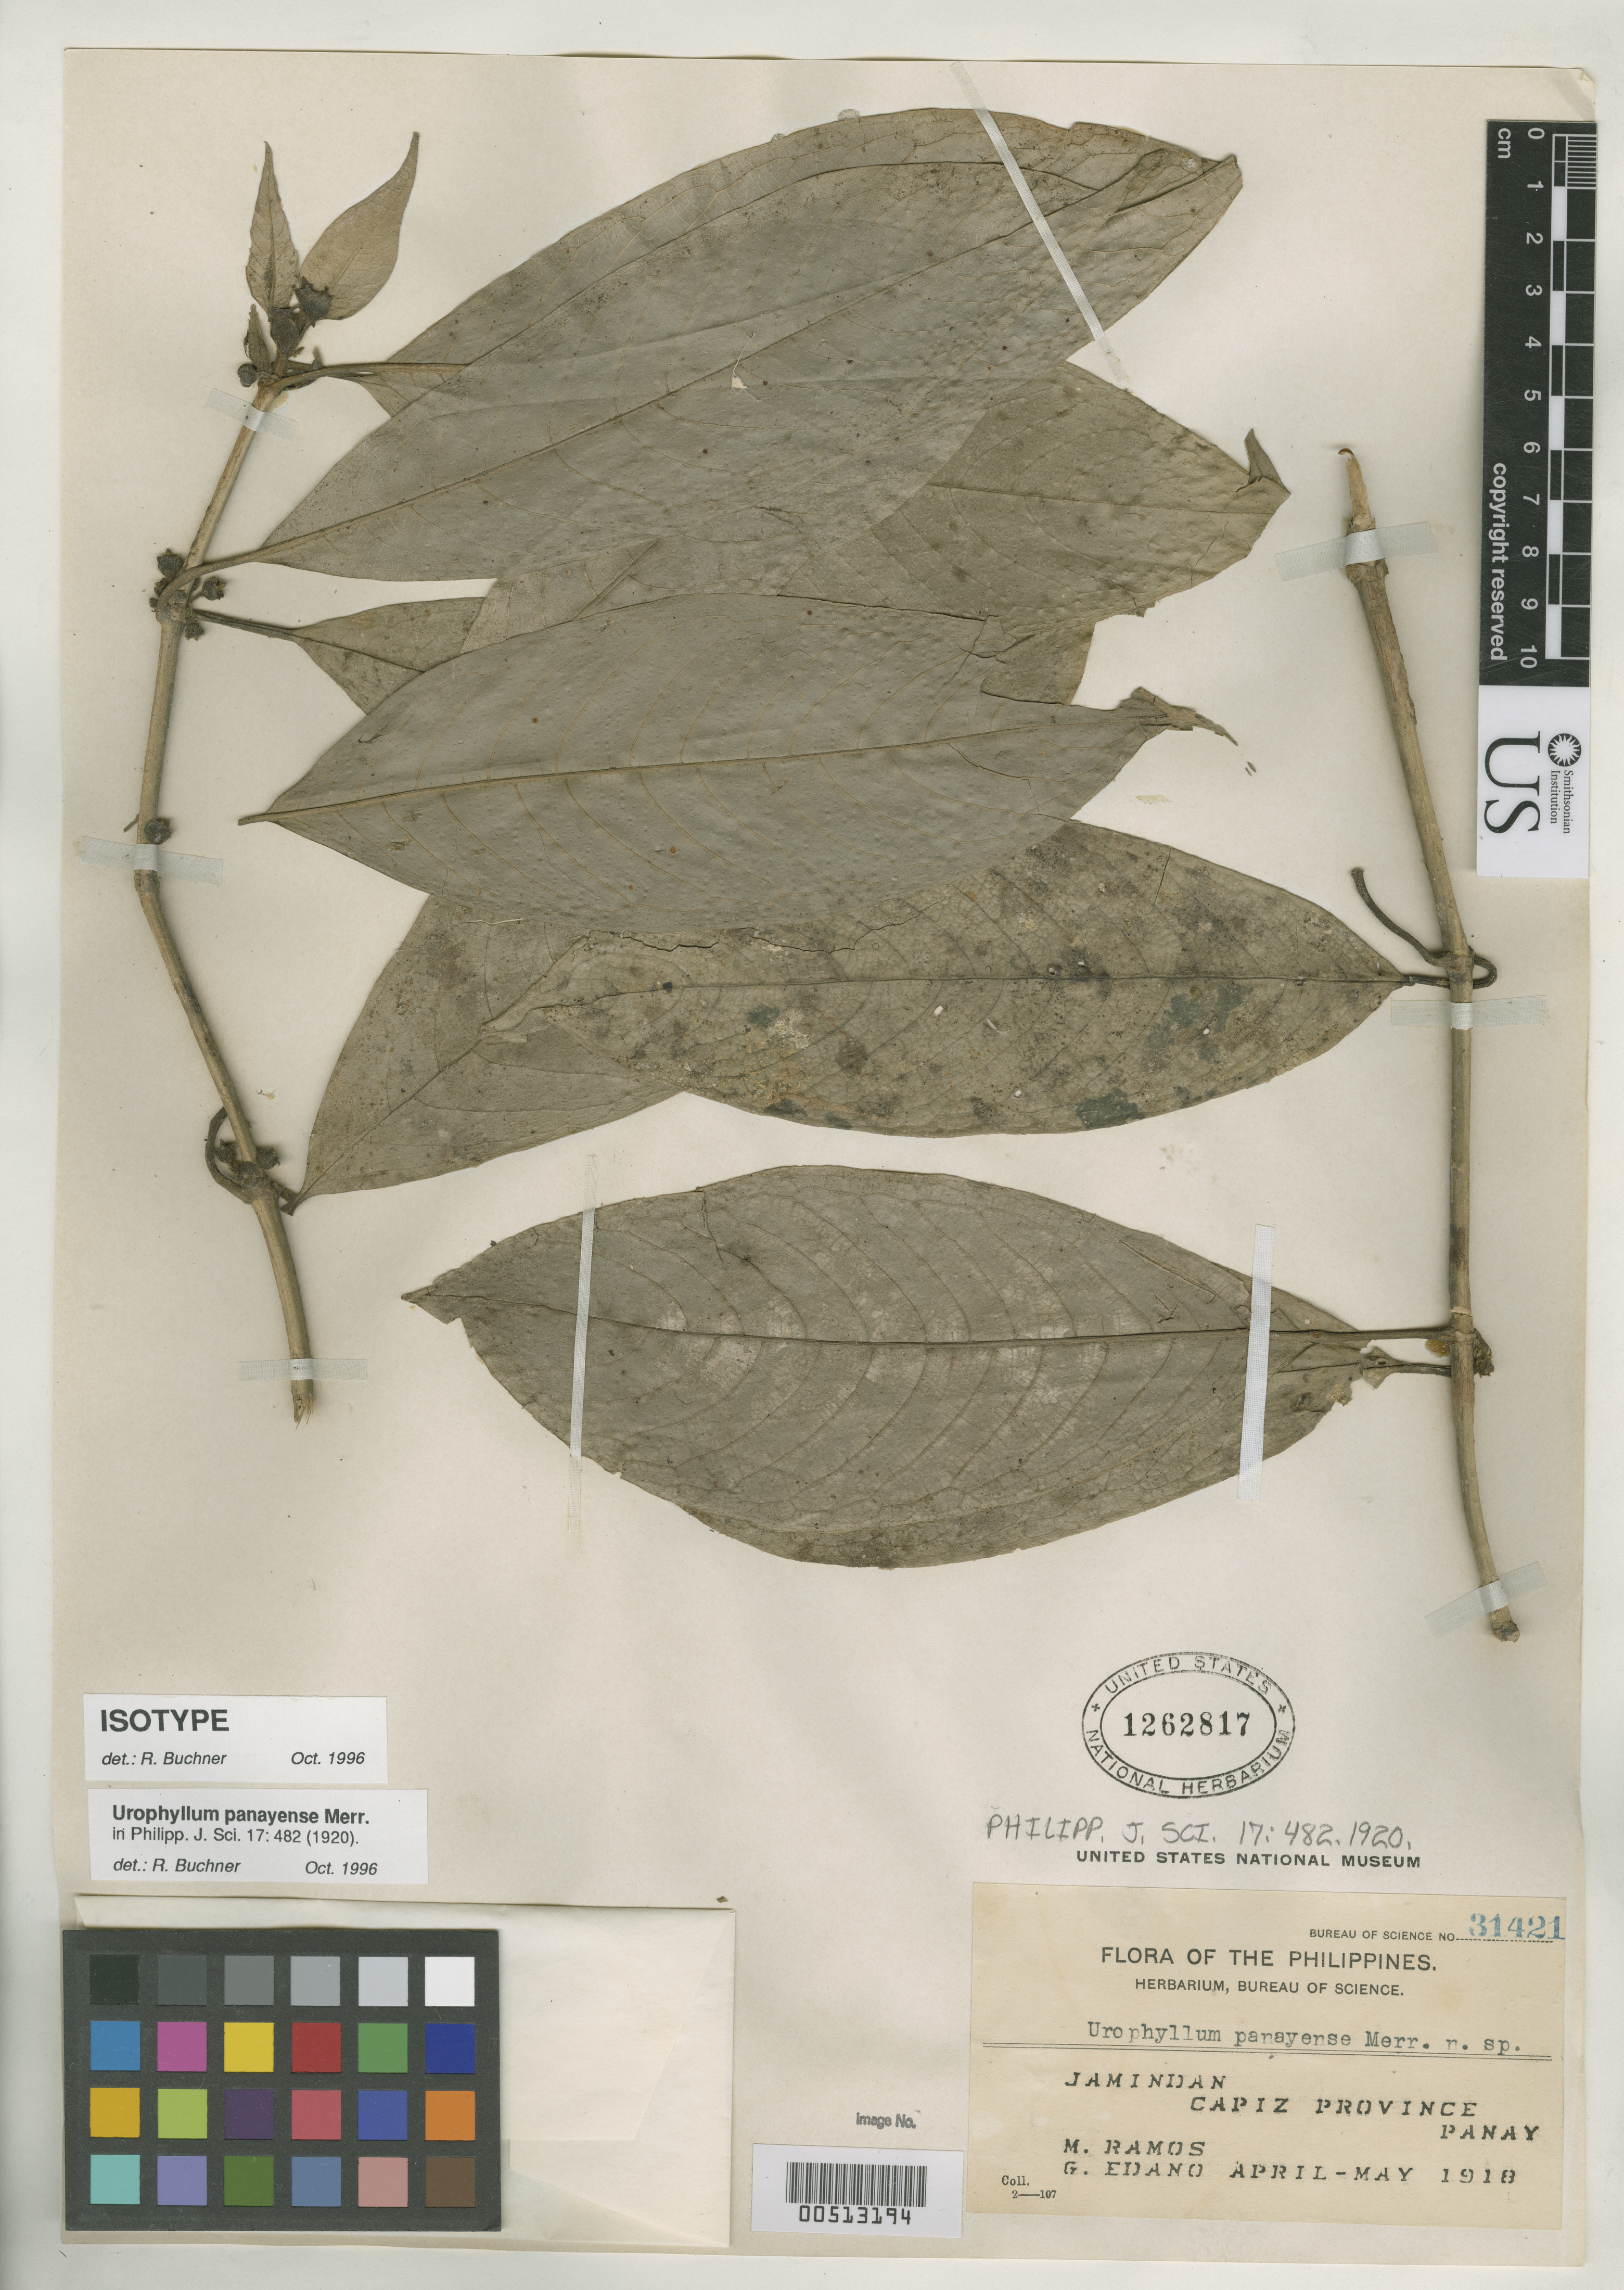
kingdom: Plantae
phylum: Tracheophyta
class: Magnoliopsida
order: Gentianales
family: Rubiaceae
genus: Urophyllum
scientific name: Urophyllum panayense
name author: Merr.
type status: Isotype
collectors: M. Ramos & G. E. Edaño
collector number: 31421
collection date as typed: Apr 1918 to -- May 1918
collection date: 1918-04/1918-05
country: Philippines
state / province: Western Visayas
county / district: Capiz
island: Panay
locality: Jamindan.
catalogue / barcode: US 1262817